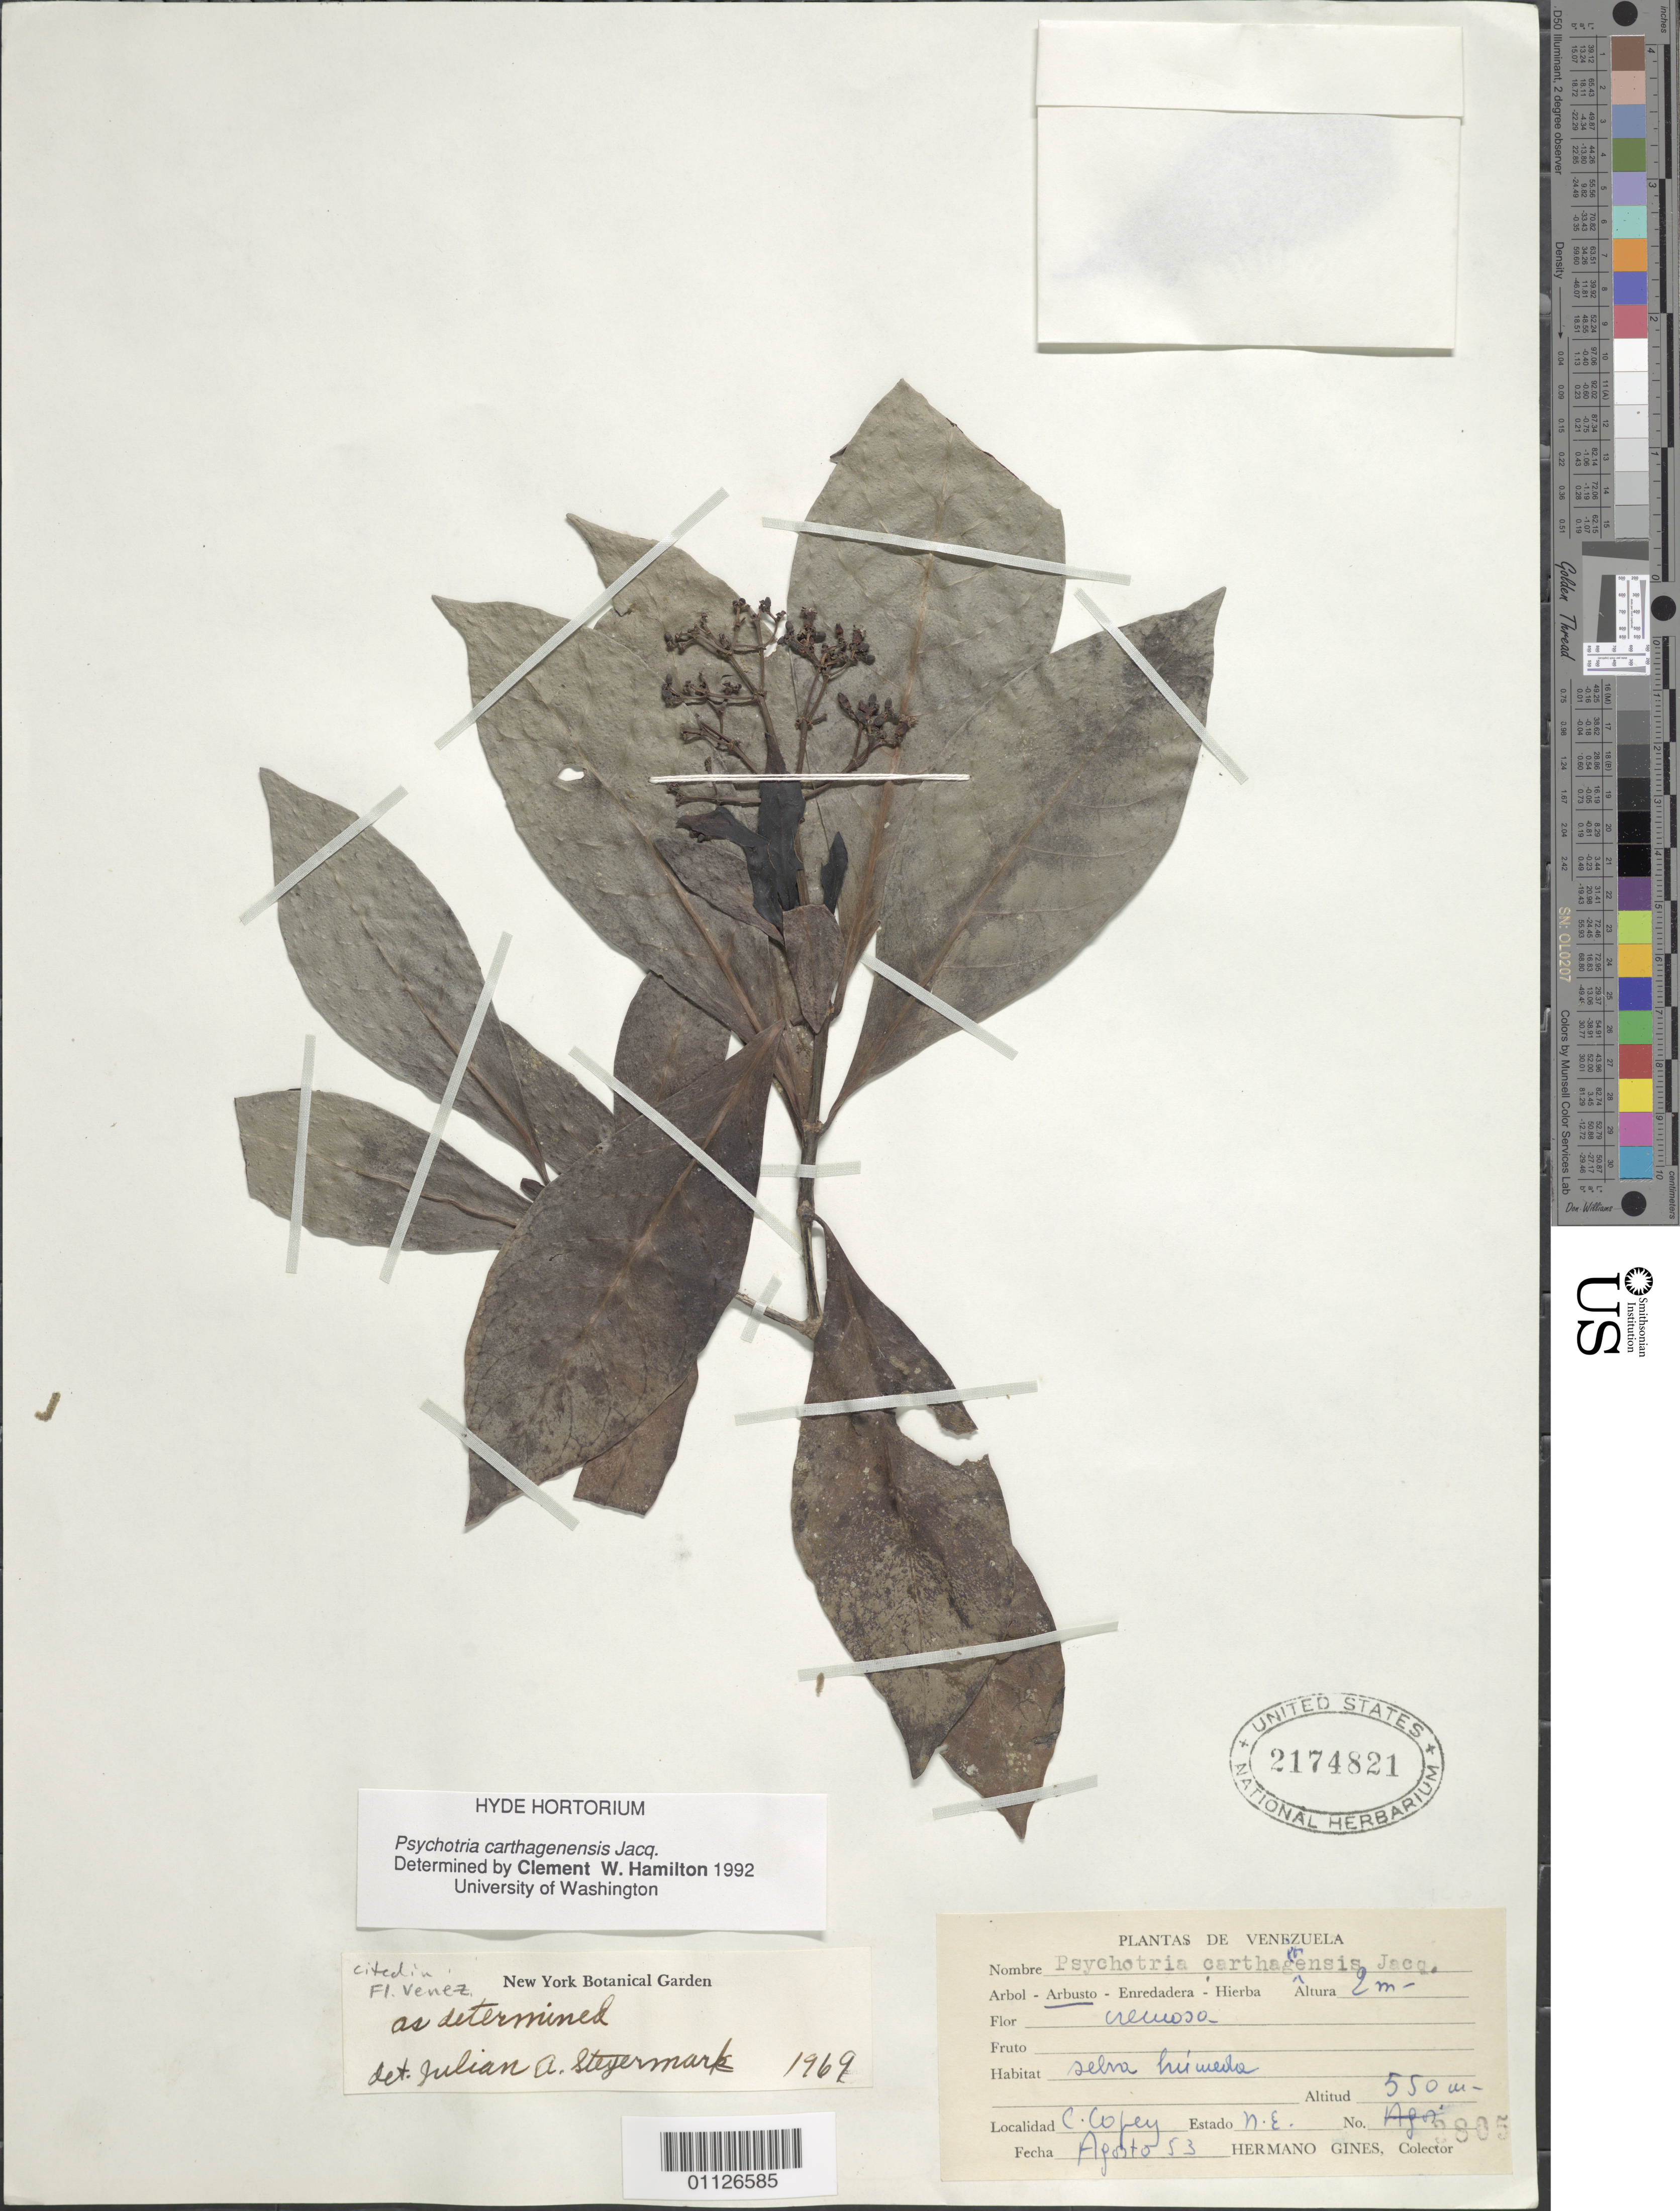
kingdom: Plantae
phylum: Tracheophyta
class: Magnoliopsida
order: Gentianales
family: Rubiaceae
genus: Psychotria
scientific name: Psychotria carthagenensis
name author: Jacq.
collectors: Bro. Gines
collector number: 3805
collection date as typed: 01 Aug 1953 to 31 Aug 1953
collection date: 1953-08-01/1953-08-31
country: Venezuela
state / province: Nueva Esparta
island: Margarita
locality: Cerro Copey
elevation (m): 550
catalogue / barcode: US 2174821